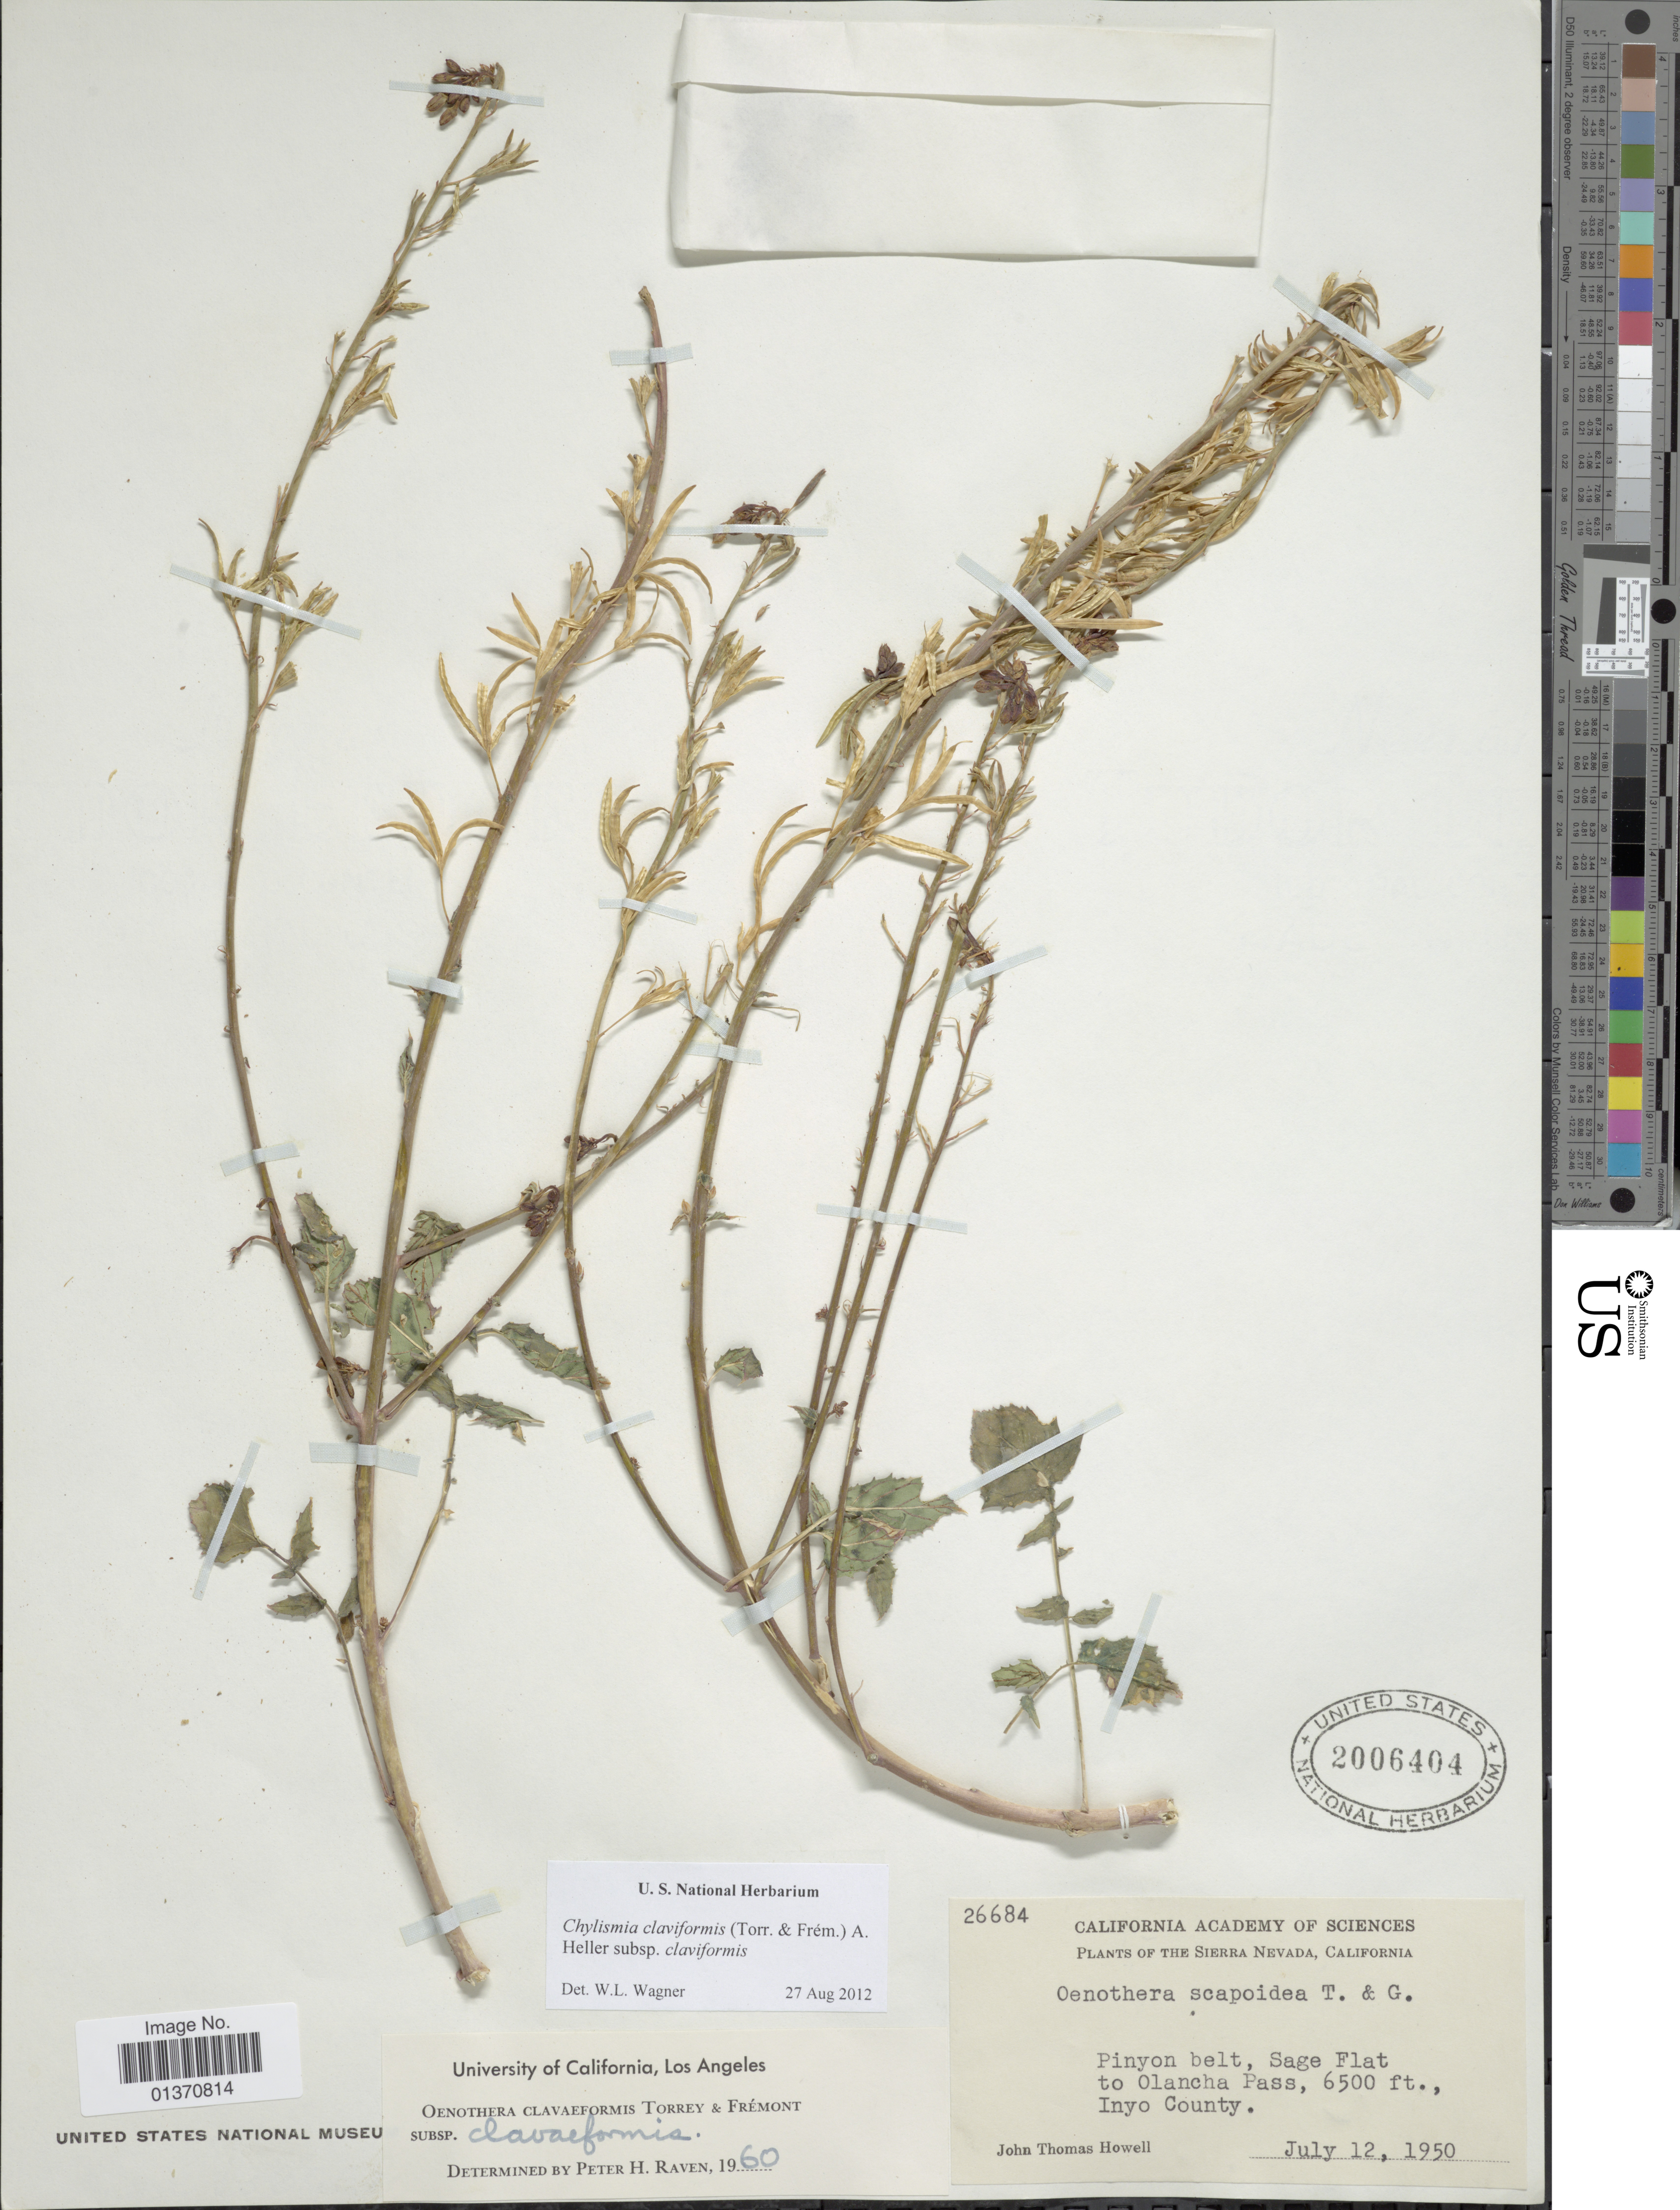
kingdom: Plantae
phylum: Tracheophyta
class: Magnoliopsida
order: Myrtales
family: Onagraceae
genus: Chylismia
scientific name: Chylismia claviformis subsp. claviformis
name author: (Torr. & Frém.) A. Heller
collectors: J. T. Howell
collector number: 26684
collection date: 1950-07-12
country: United States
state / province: California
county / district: Inyo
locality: Sierra Nevada, Pinyon belt, Sage Flat to Olancha Pass, Inyo County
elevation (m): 1981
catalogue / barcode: US 2006404